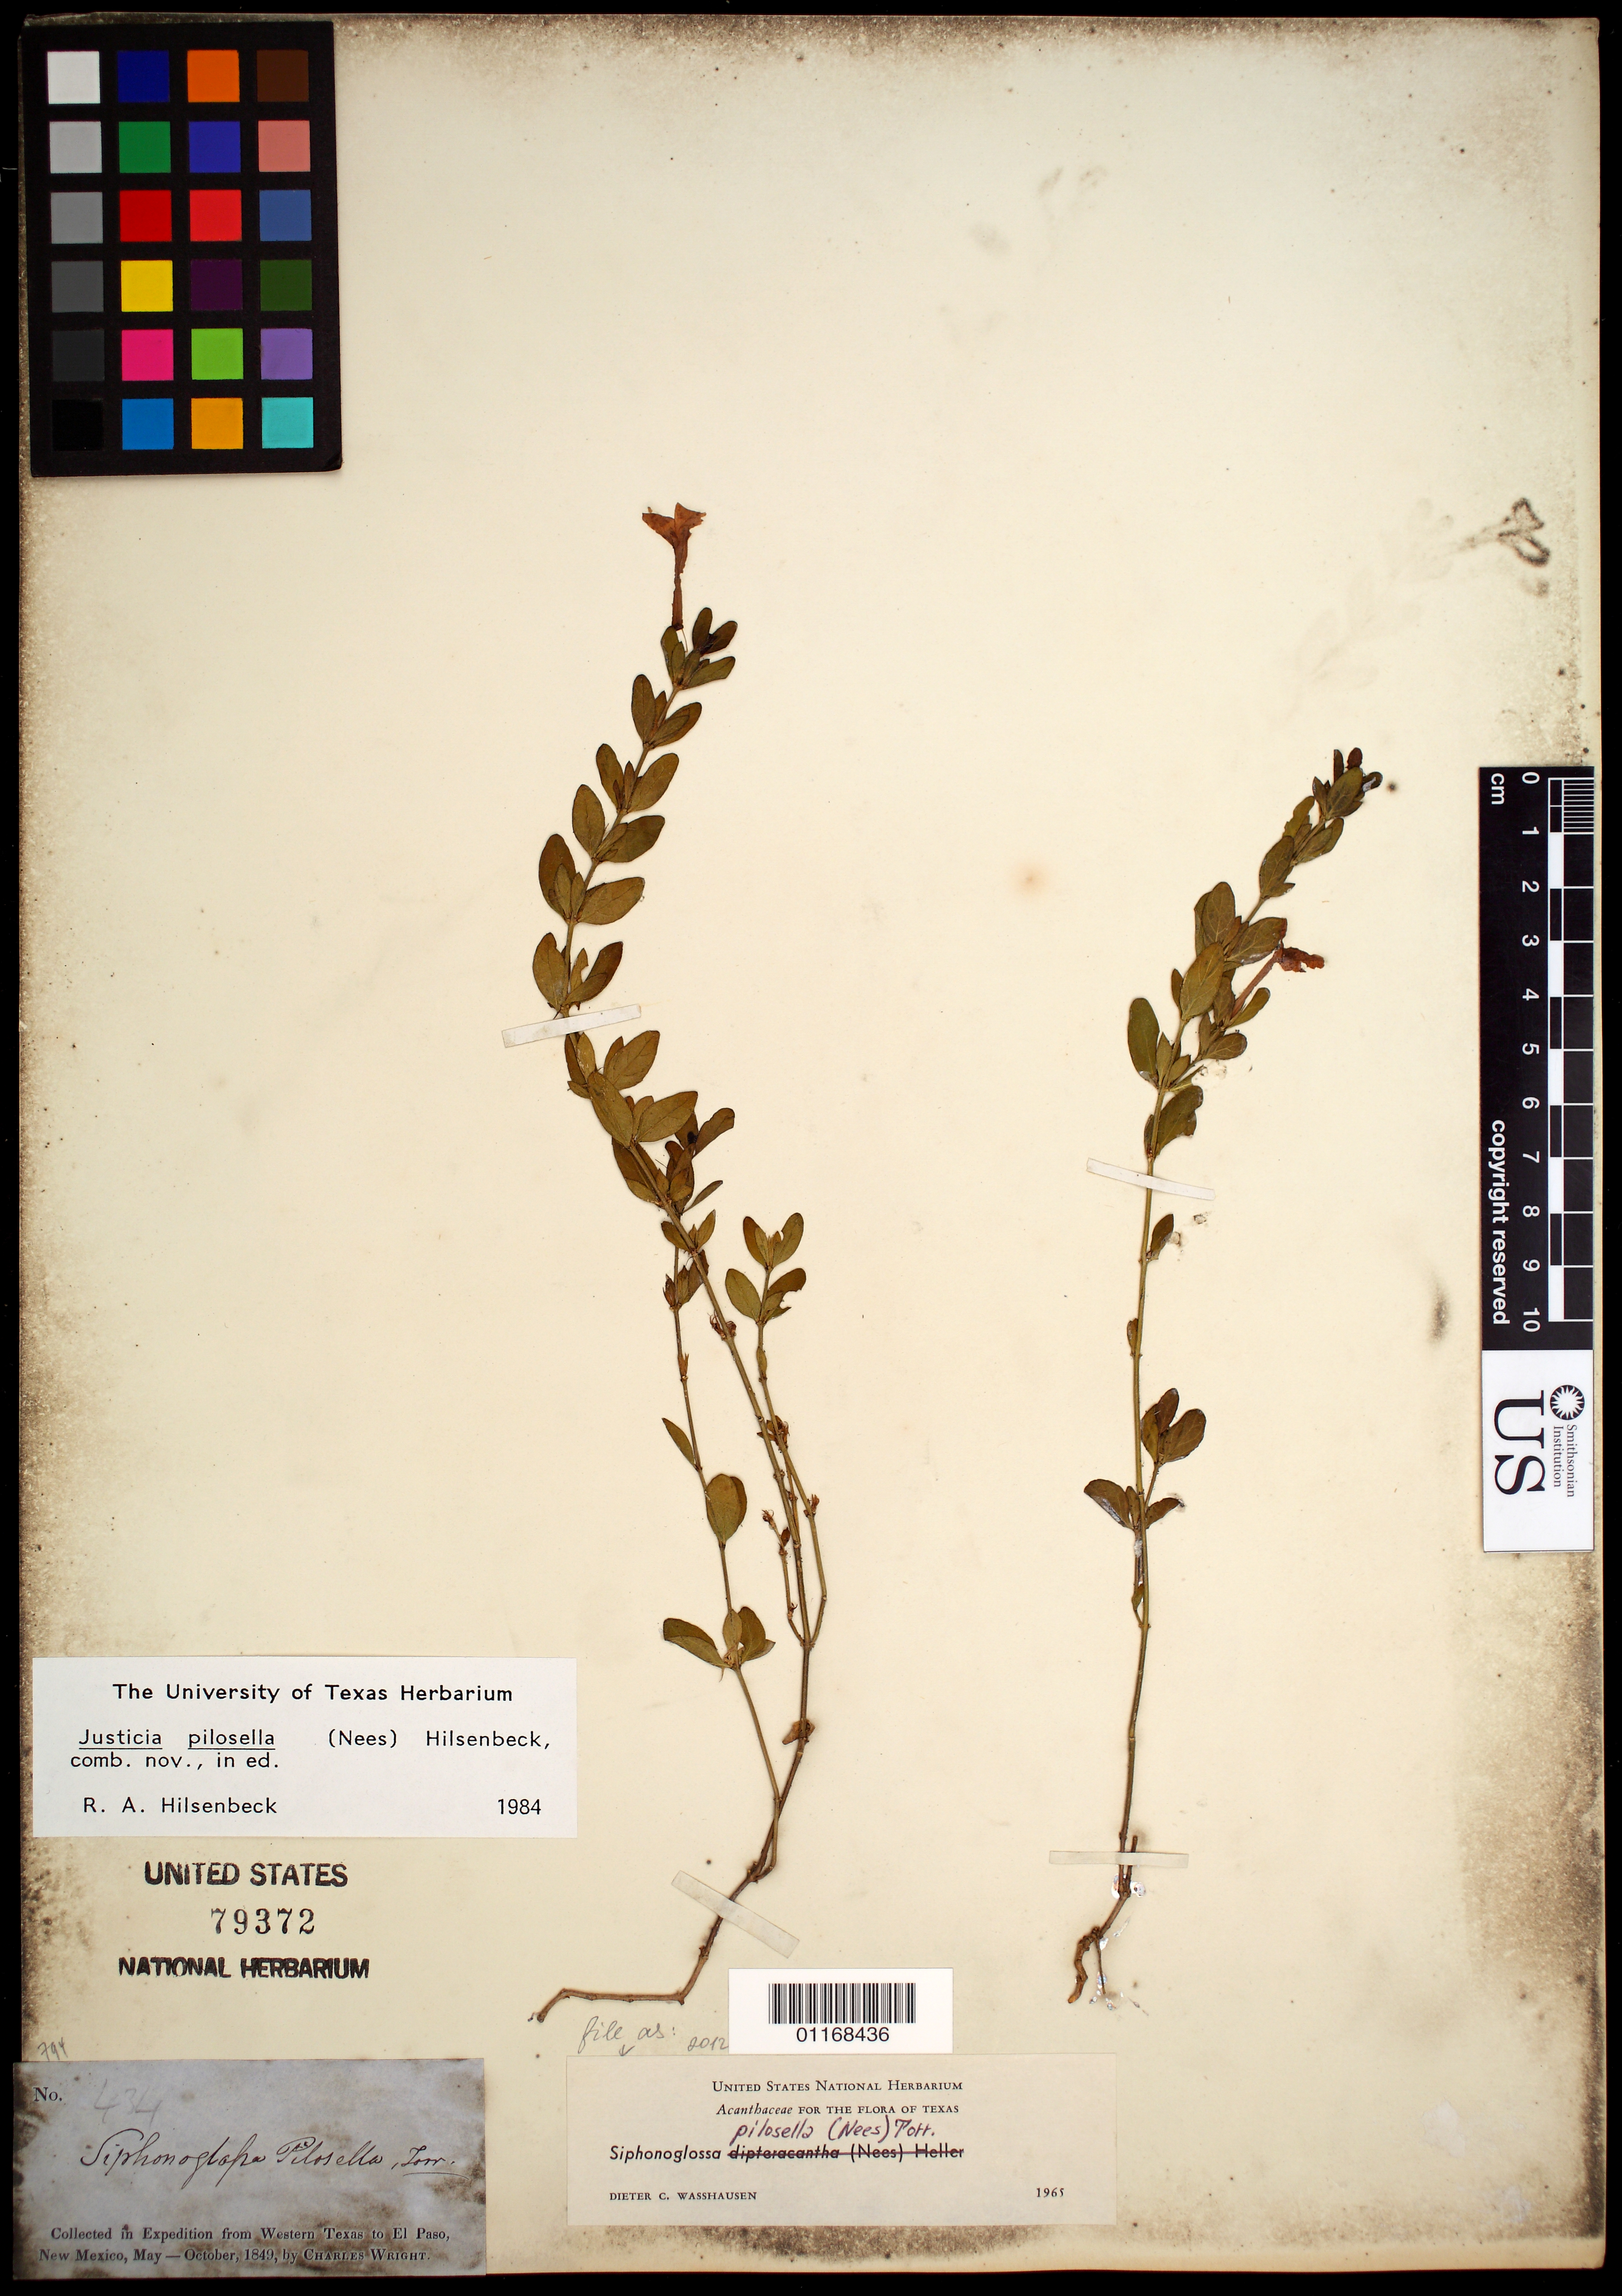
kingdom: Plantae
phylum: Tracheophyta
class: Magnoliopsida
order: Lamiales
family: Acanthaceae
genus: Justicia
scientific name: Justicia pilosella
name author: (Nees) Hilsenb.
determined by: Fisher, Amanda, (LOB), California State University, Long Beach (UNITED STATES)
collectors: C. Wright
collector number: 434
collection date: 1849-05/1849-10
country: United States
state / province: New Mexico / Texas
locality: from Western Texas to El Paso, New Mexico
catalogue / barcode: US 79372